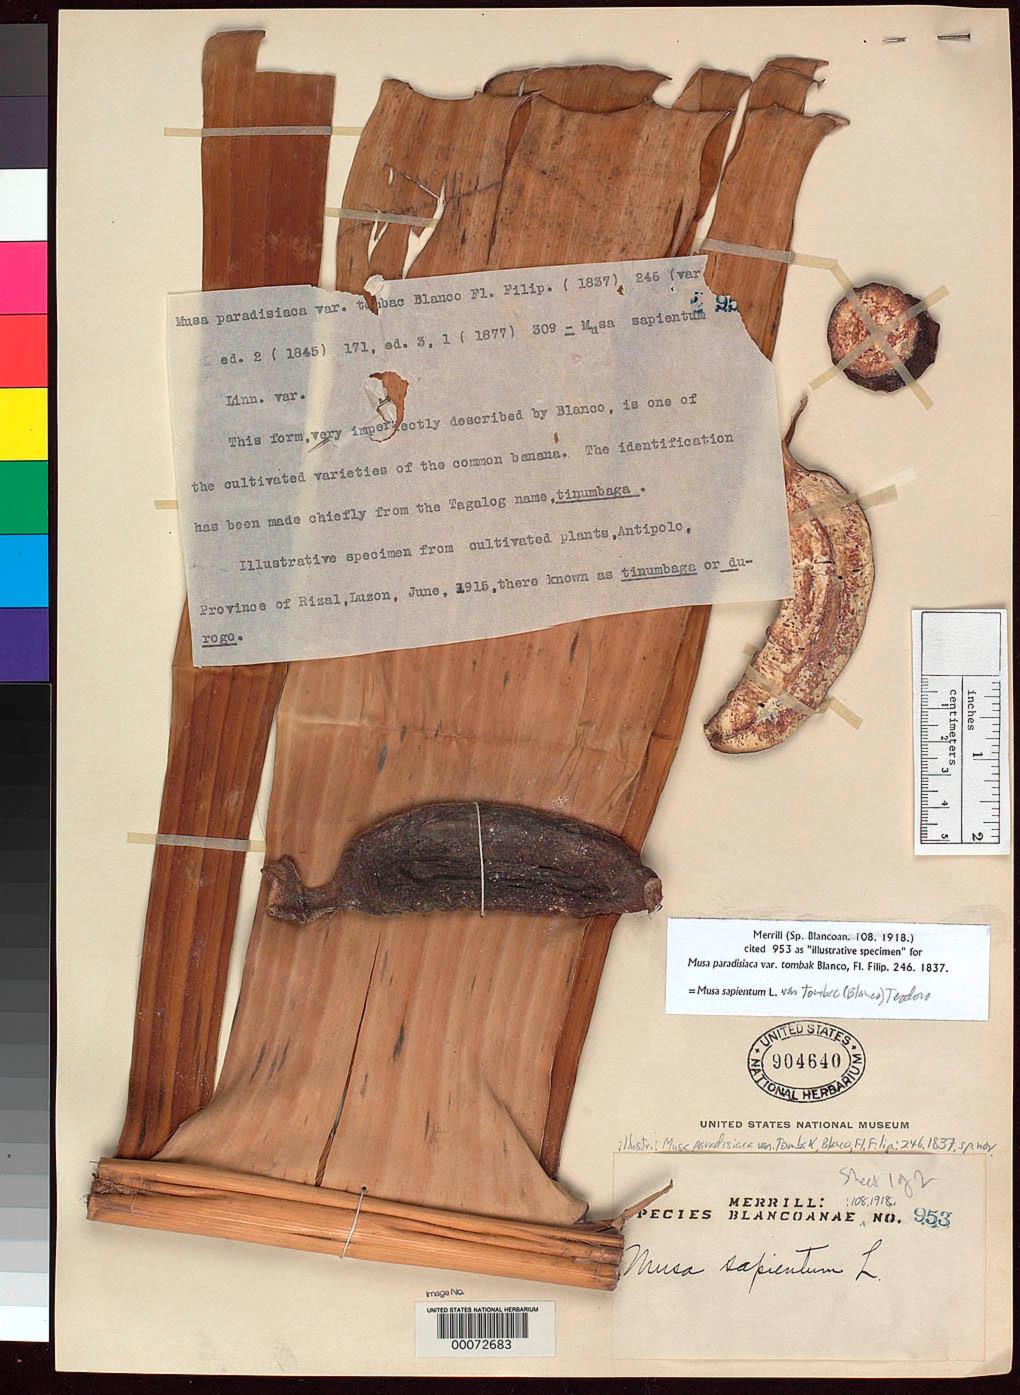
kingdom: Plantae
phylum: Tracheophyta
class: Liliopsida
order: Zingiberales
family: Musaceae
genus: Musa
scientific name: Musa x paradisiaca var. tombak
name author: Blanco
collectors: E. D. Merrill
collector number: Sp. Blancoan. 0953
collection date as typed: Jun 1915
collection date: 1915-06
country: Philippines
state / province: Calabarzon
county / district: Rizal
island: Luzon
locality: Antipolo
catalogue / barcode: US 904640